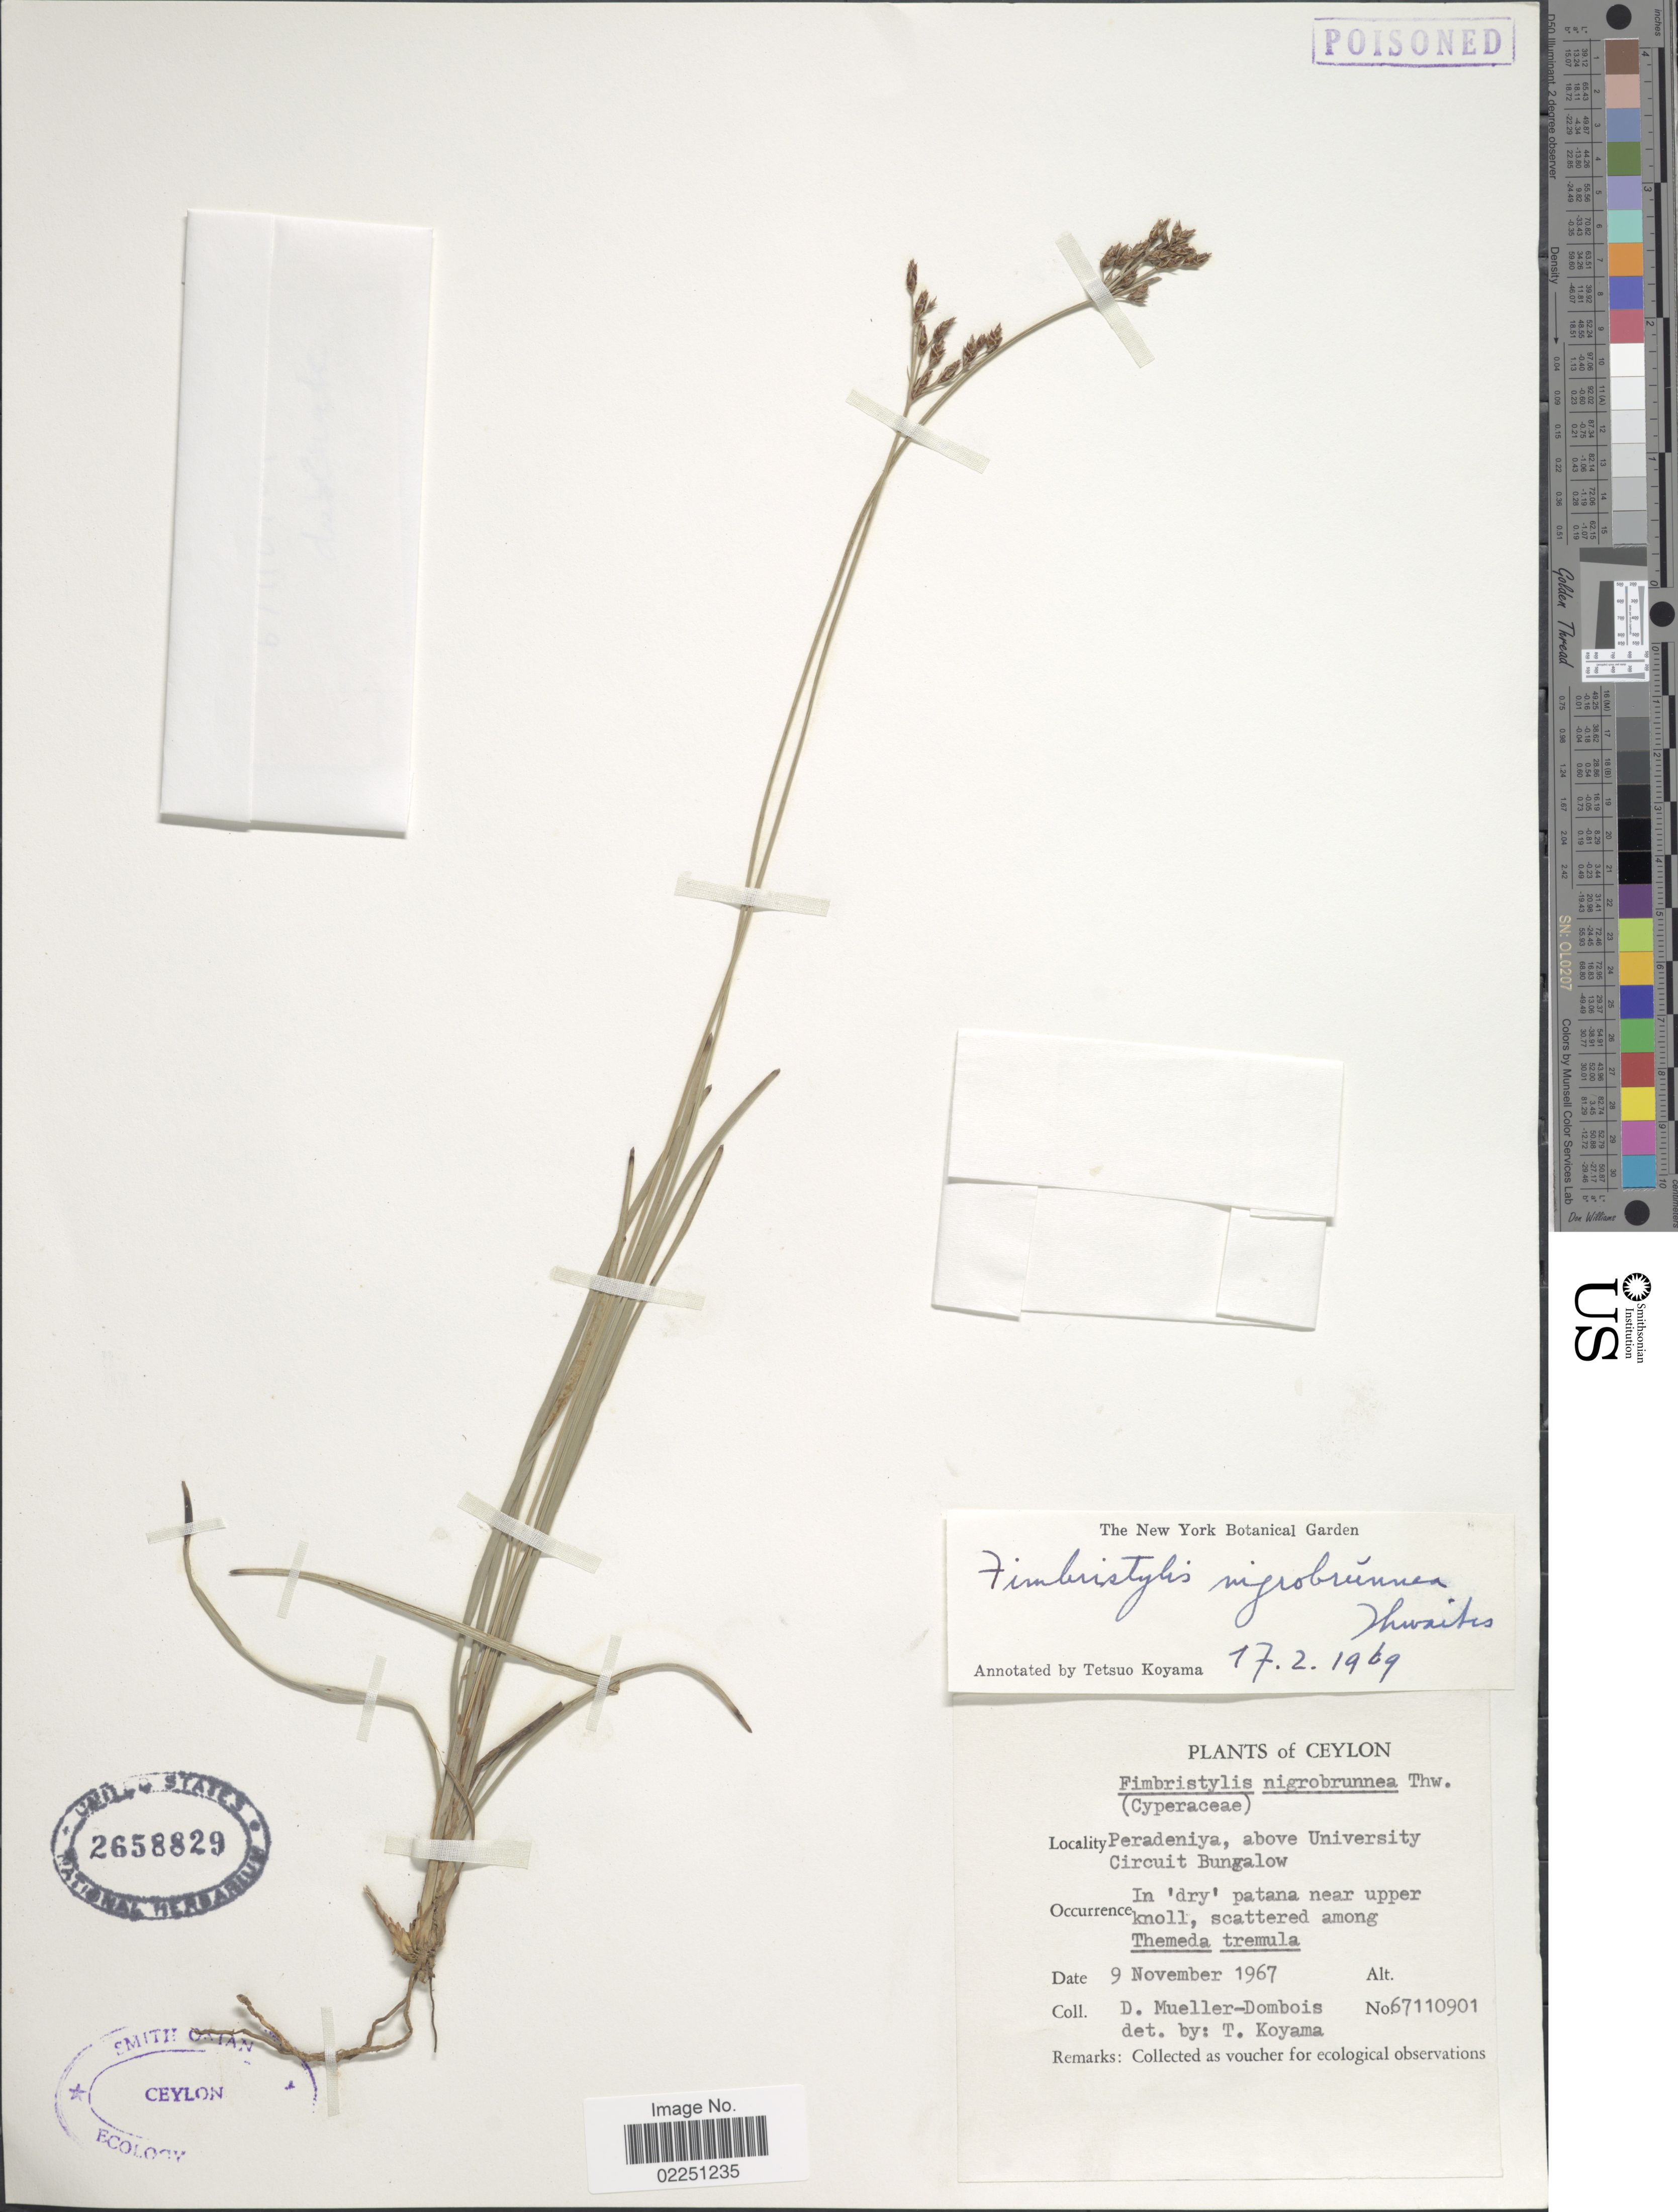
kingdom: Plantae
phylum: Tracheophyta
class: Liliopsida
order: Poales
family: Cyperaceae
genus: Fimbristylis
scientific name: Fimbristylis nigrobrunnea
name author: Thwaites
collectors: D. Mueller-Dombois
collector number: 67110901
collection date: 1967-11-09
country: Sri Lanka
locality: Ceylon, Peradeniya, above University Circuit Bungalow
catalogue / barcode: US 2658829